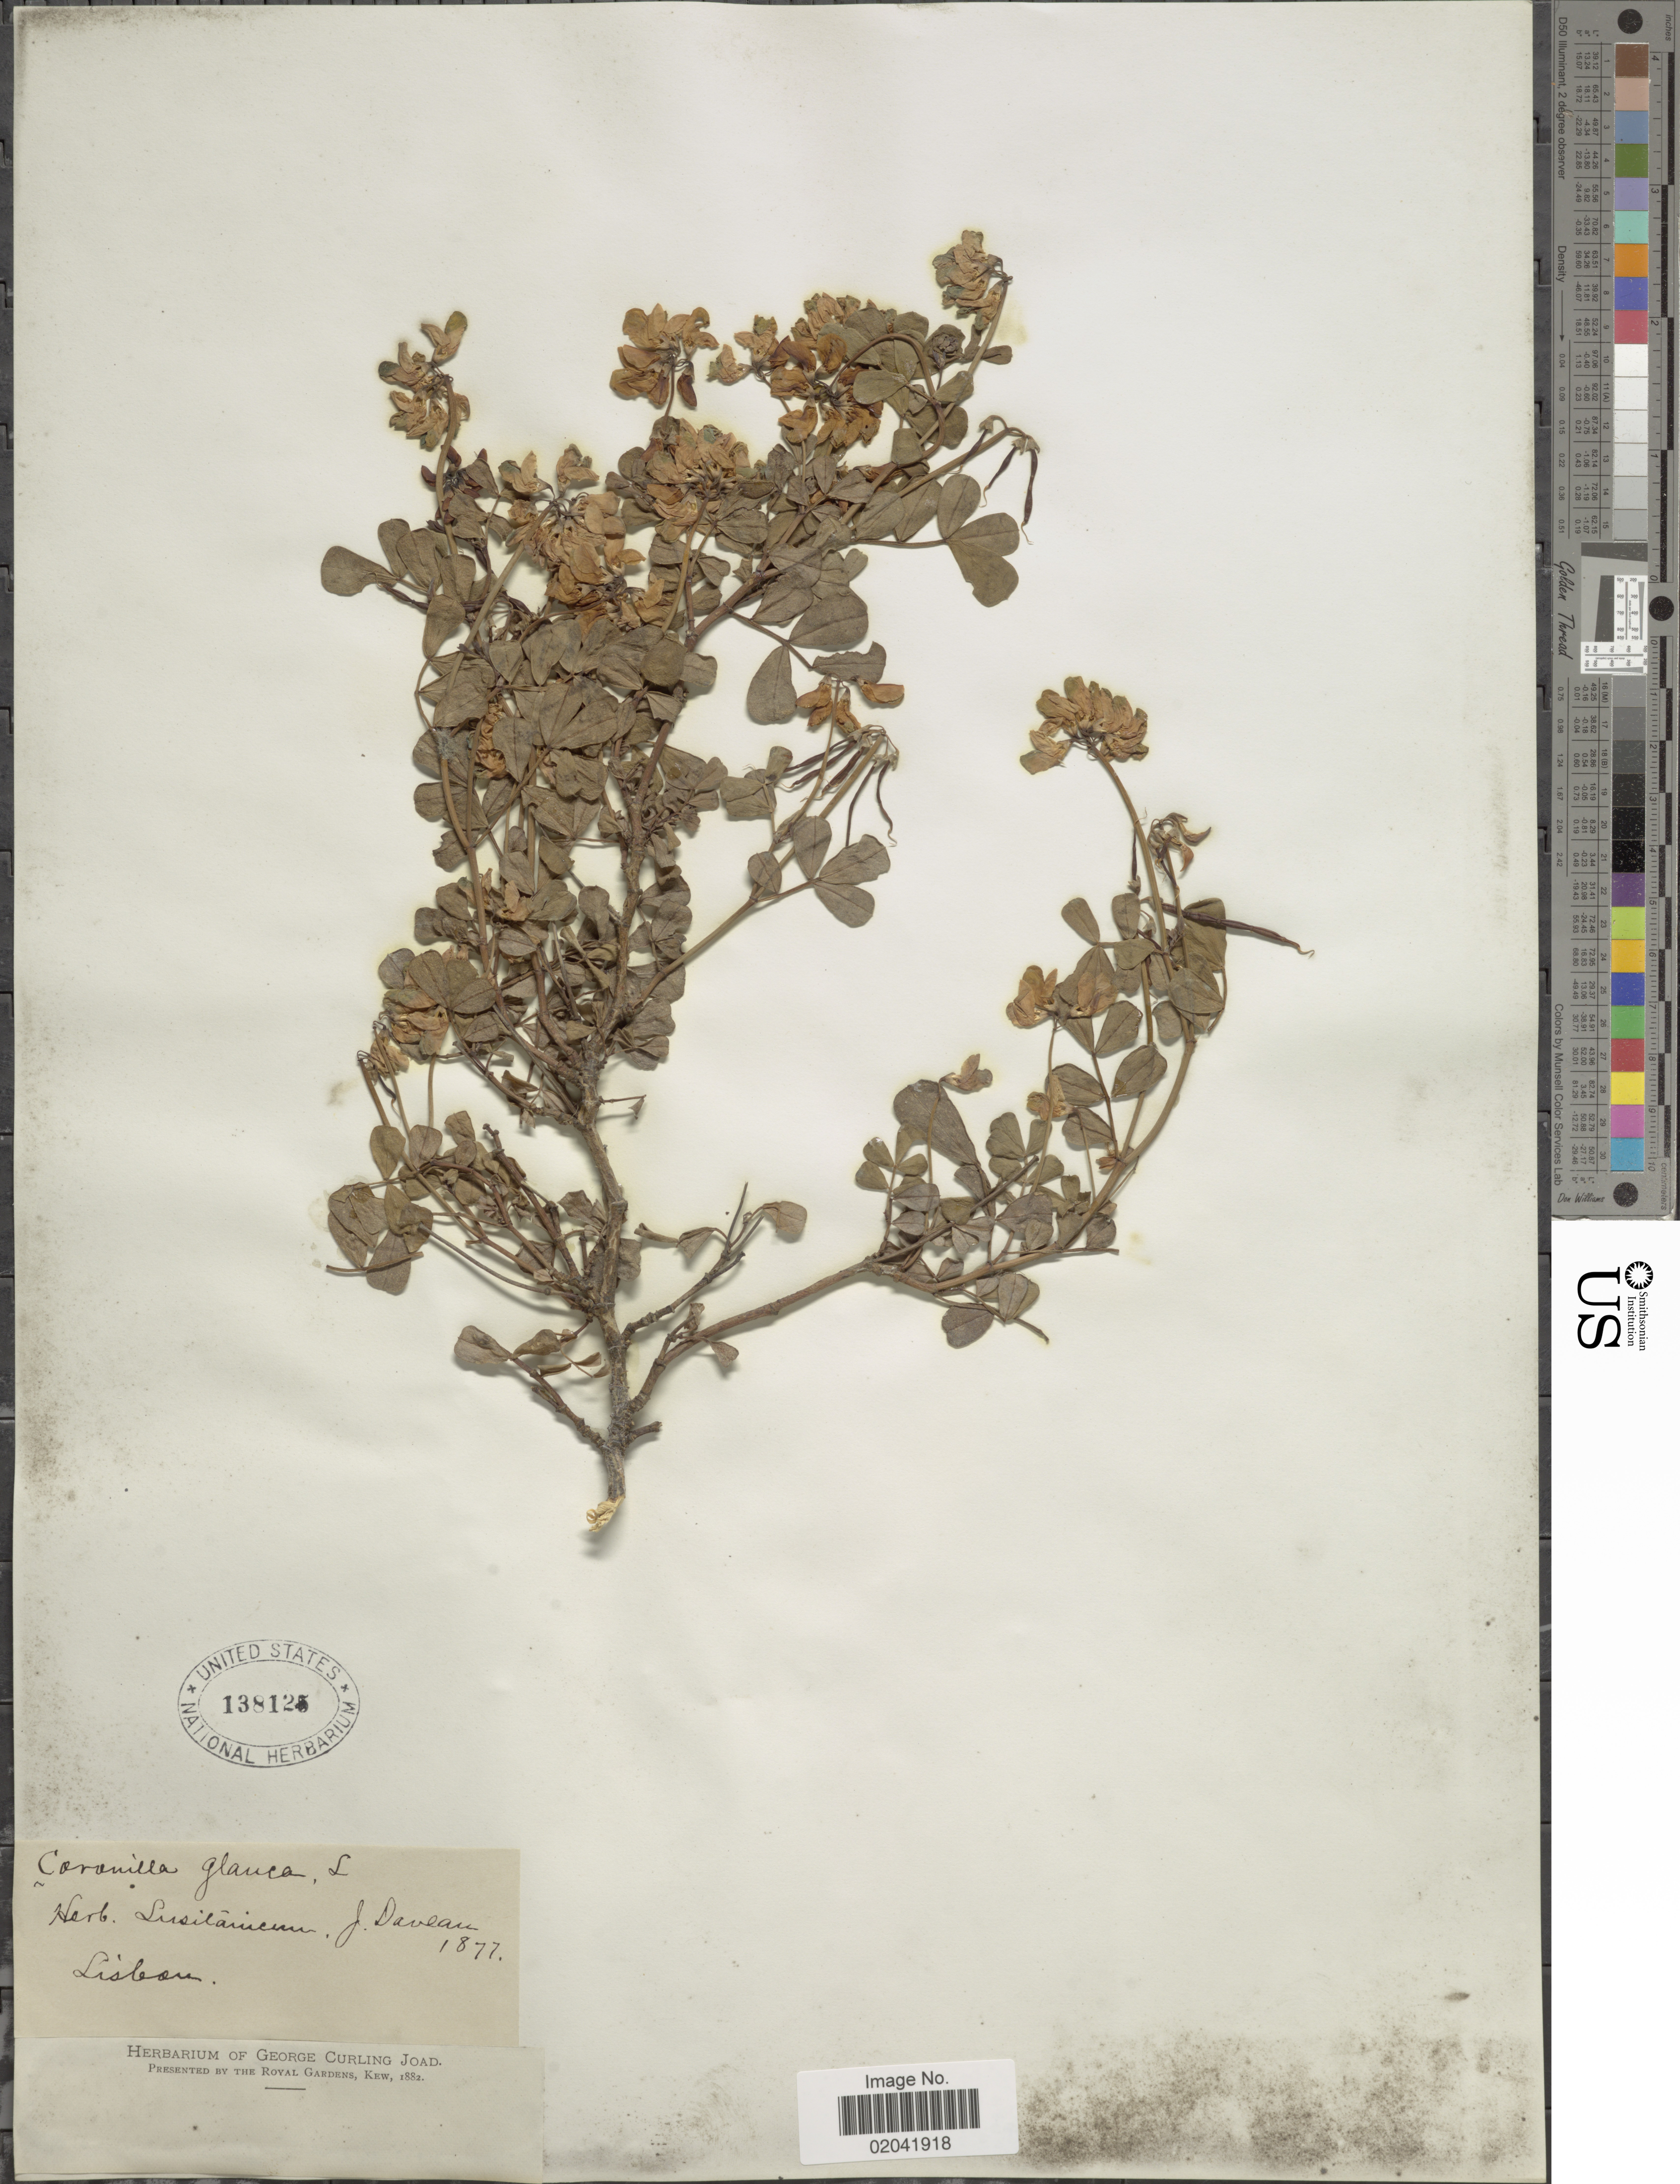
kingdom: Plantae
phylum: Tracheophyta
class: Magnoliopsida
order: Fabales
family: Fabaceae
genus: Coronilla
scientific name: Coronilla glauca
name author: L.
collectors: J. Daveau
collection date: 1877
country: Portugal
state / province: Lisboa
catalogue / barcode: US 138125